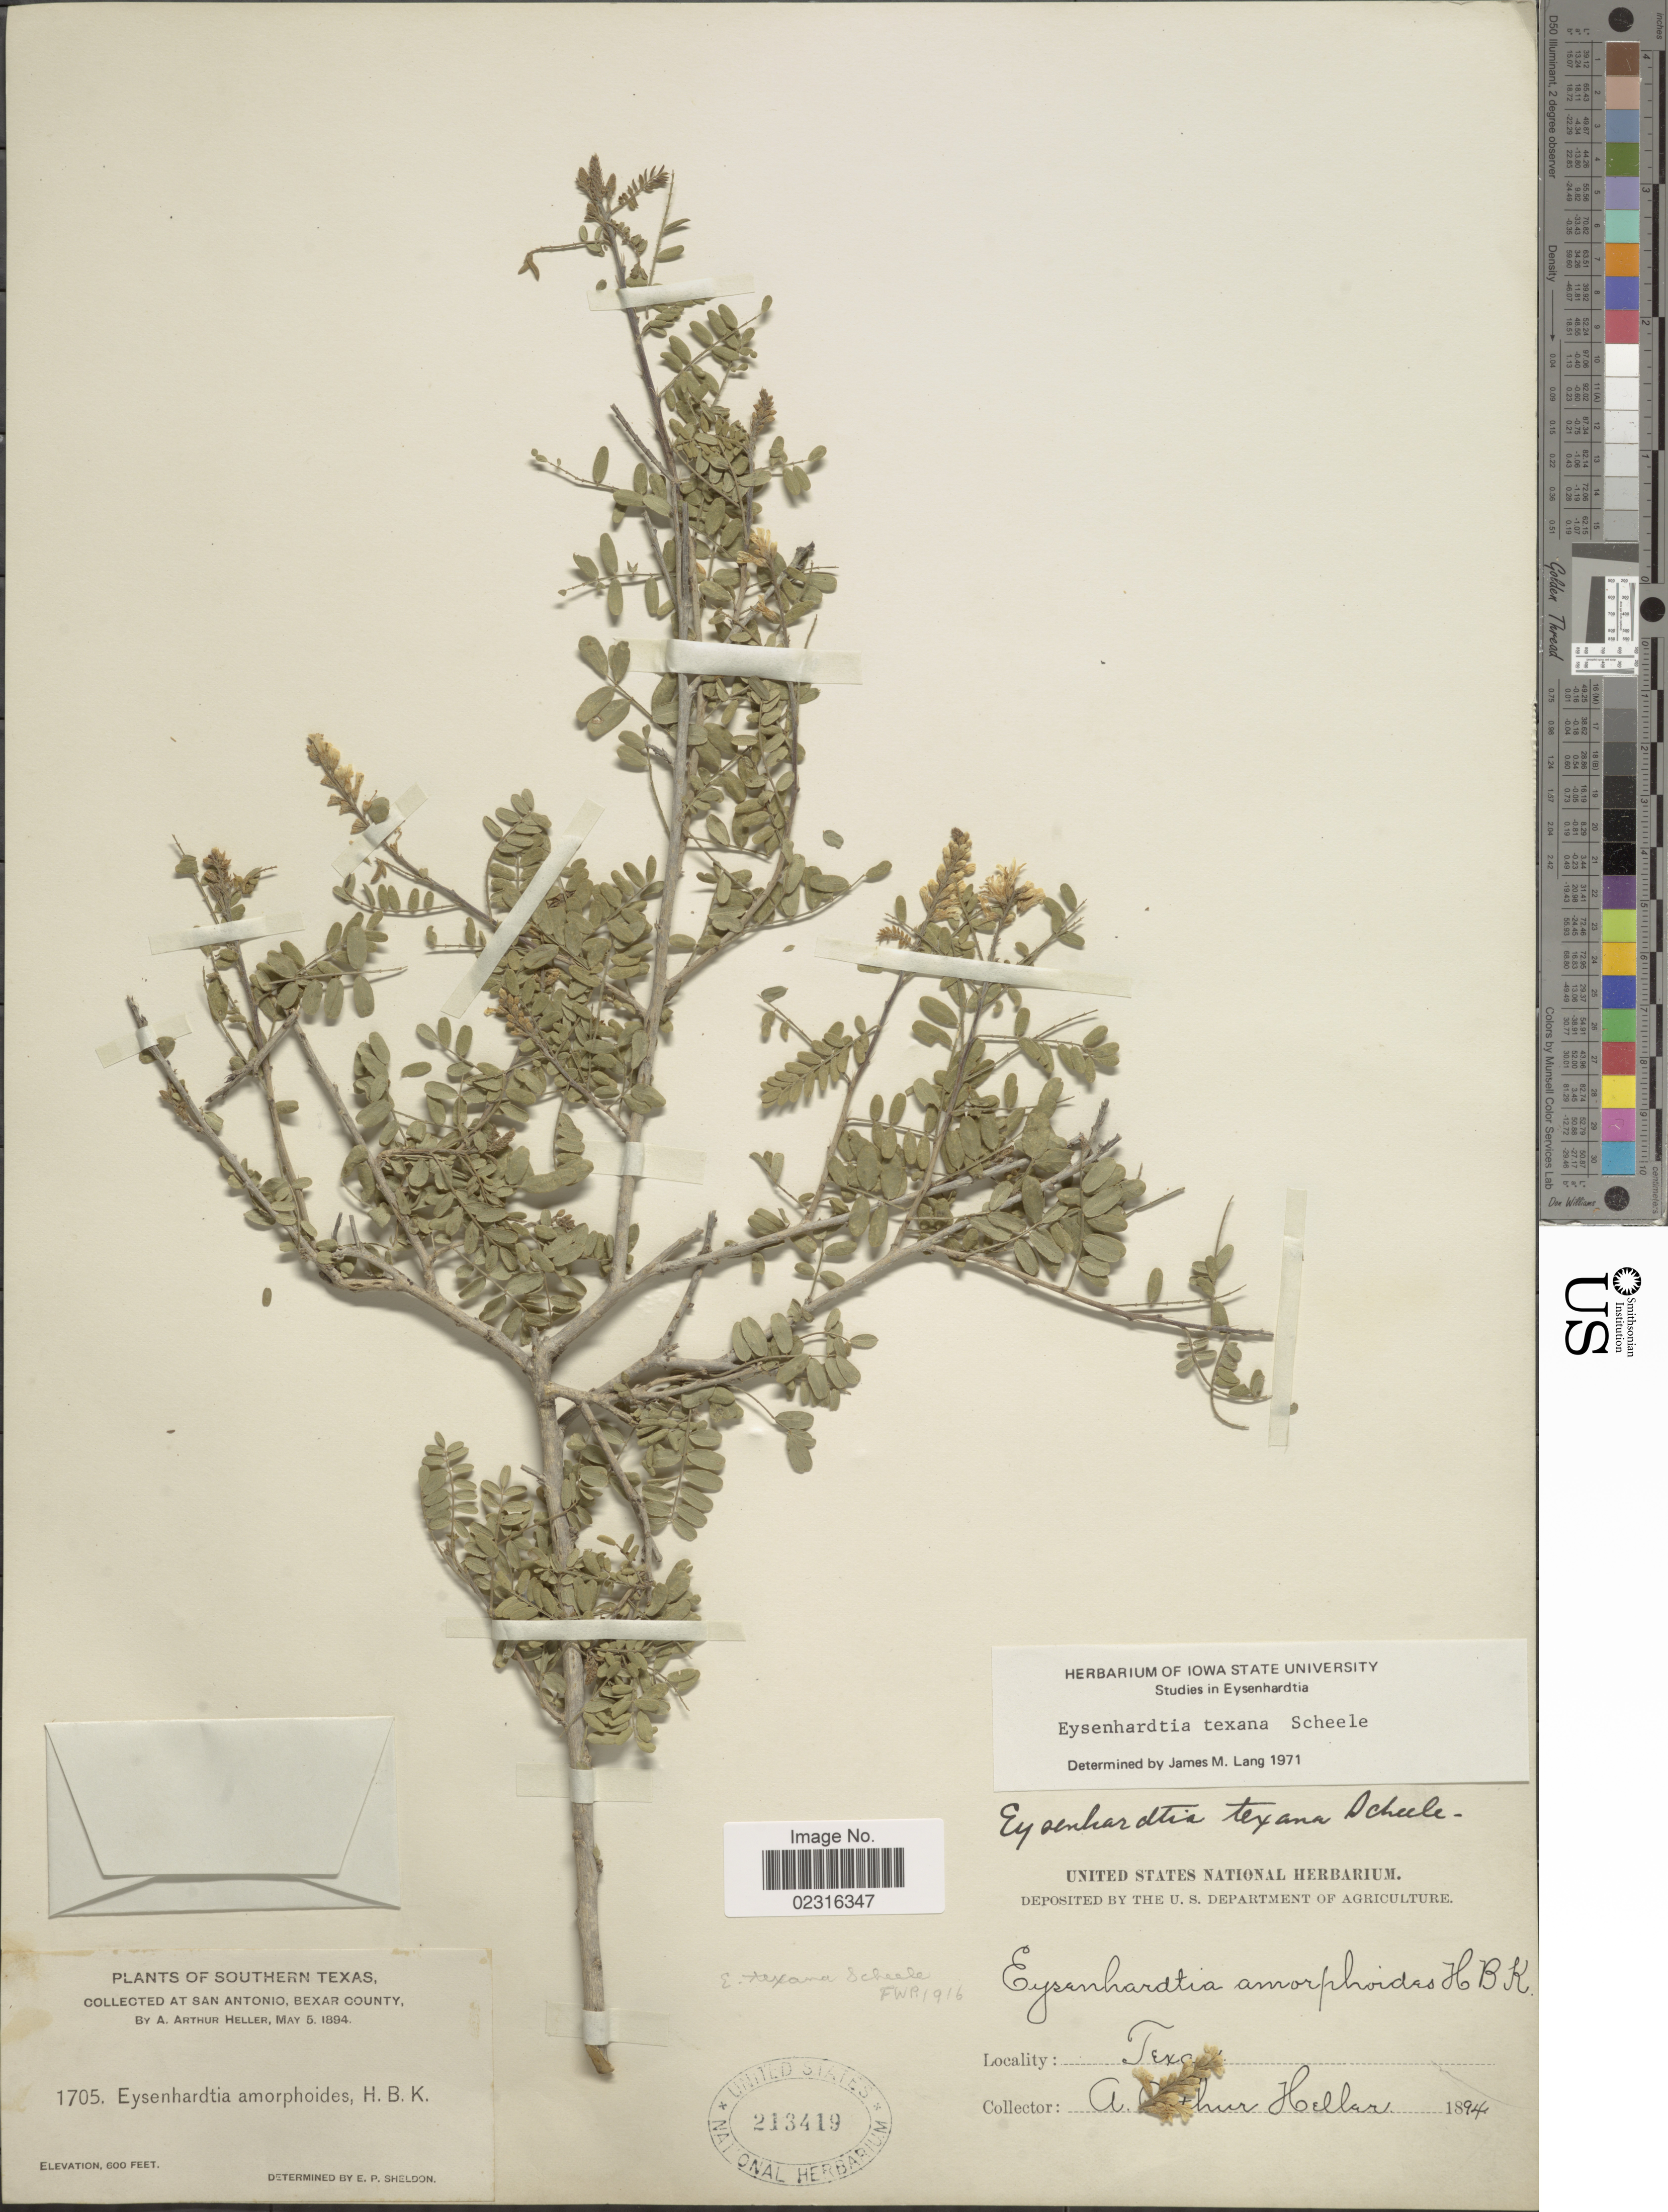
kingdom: Plantae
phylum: Tracheophyta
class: Magnoliopsida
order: Fabales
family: Fabaceae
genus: Eysenhardtia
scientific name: Eysenhardtia texana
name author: Scheele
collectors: A. A. Heller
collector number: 1705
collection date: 1894-05-05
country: United States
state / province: Texas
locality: Southern Texas, at San Antonio, Bexar County.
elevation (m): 183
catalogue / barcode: US 213419